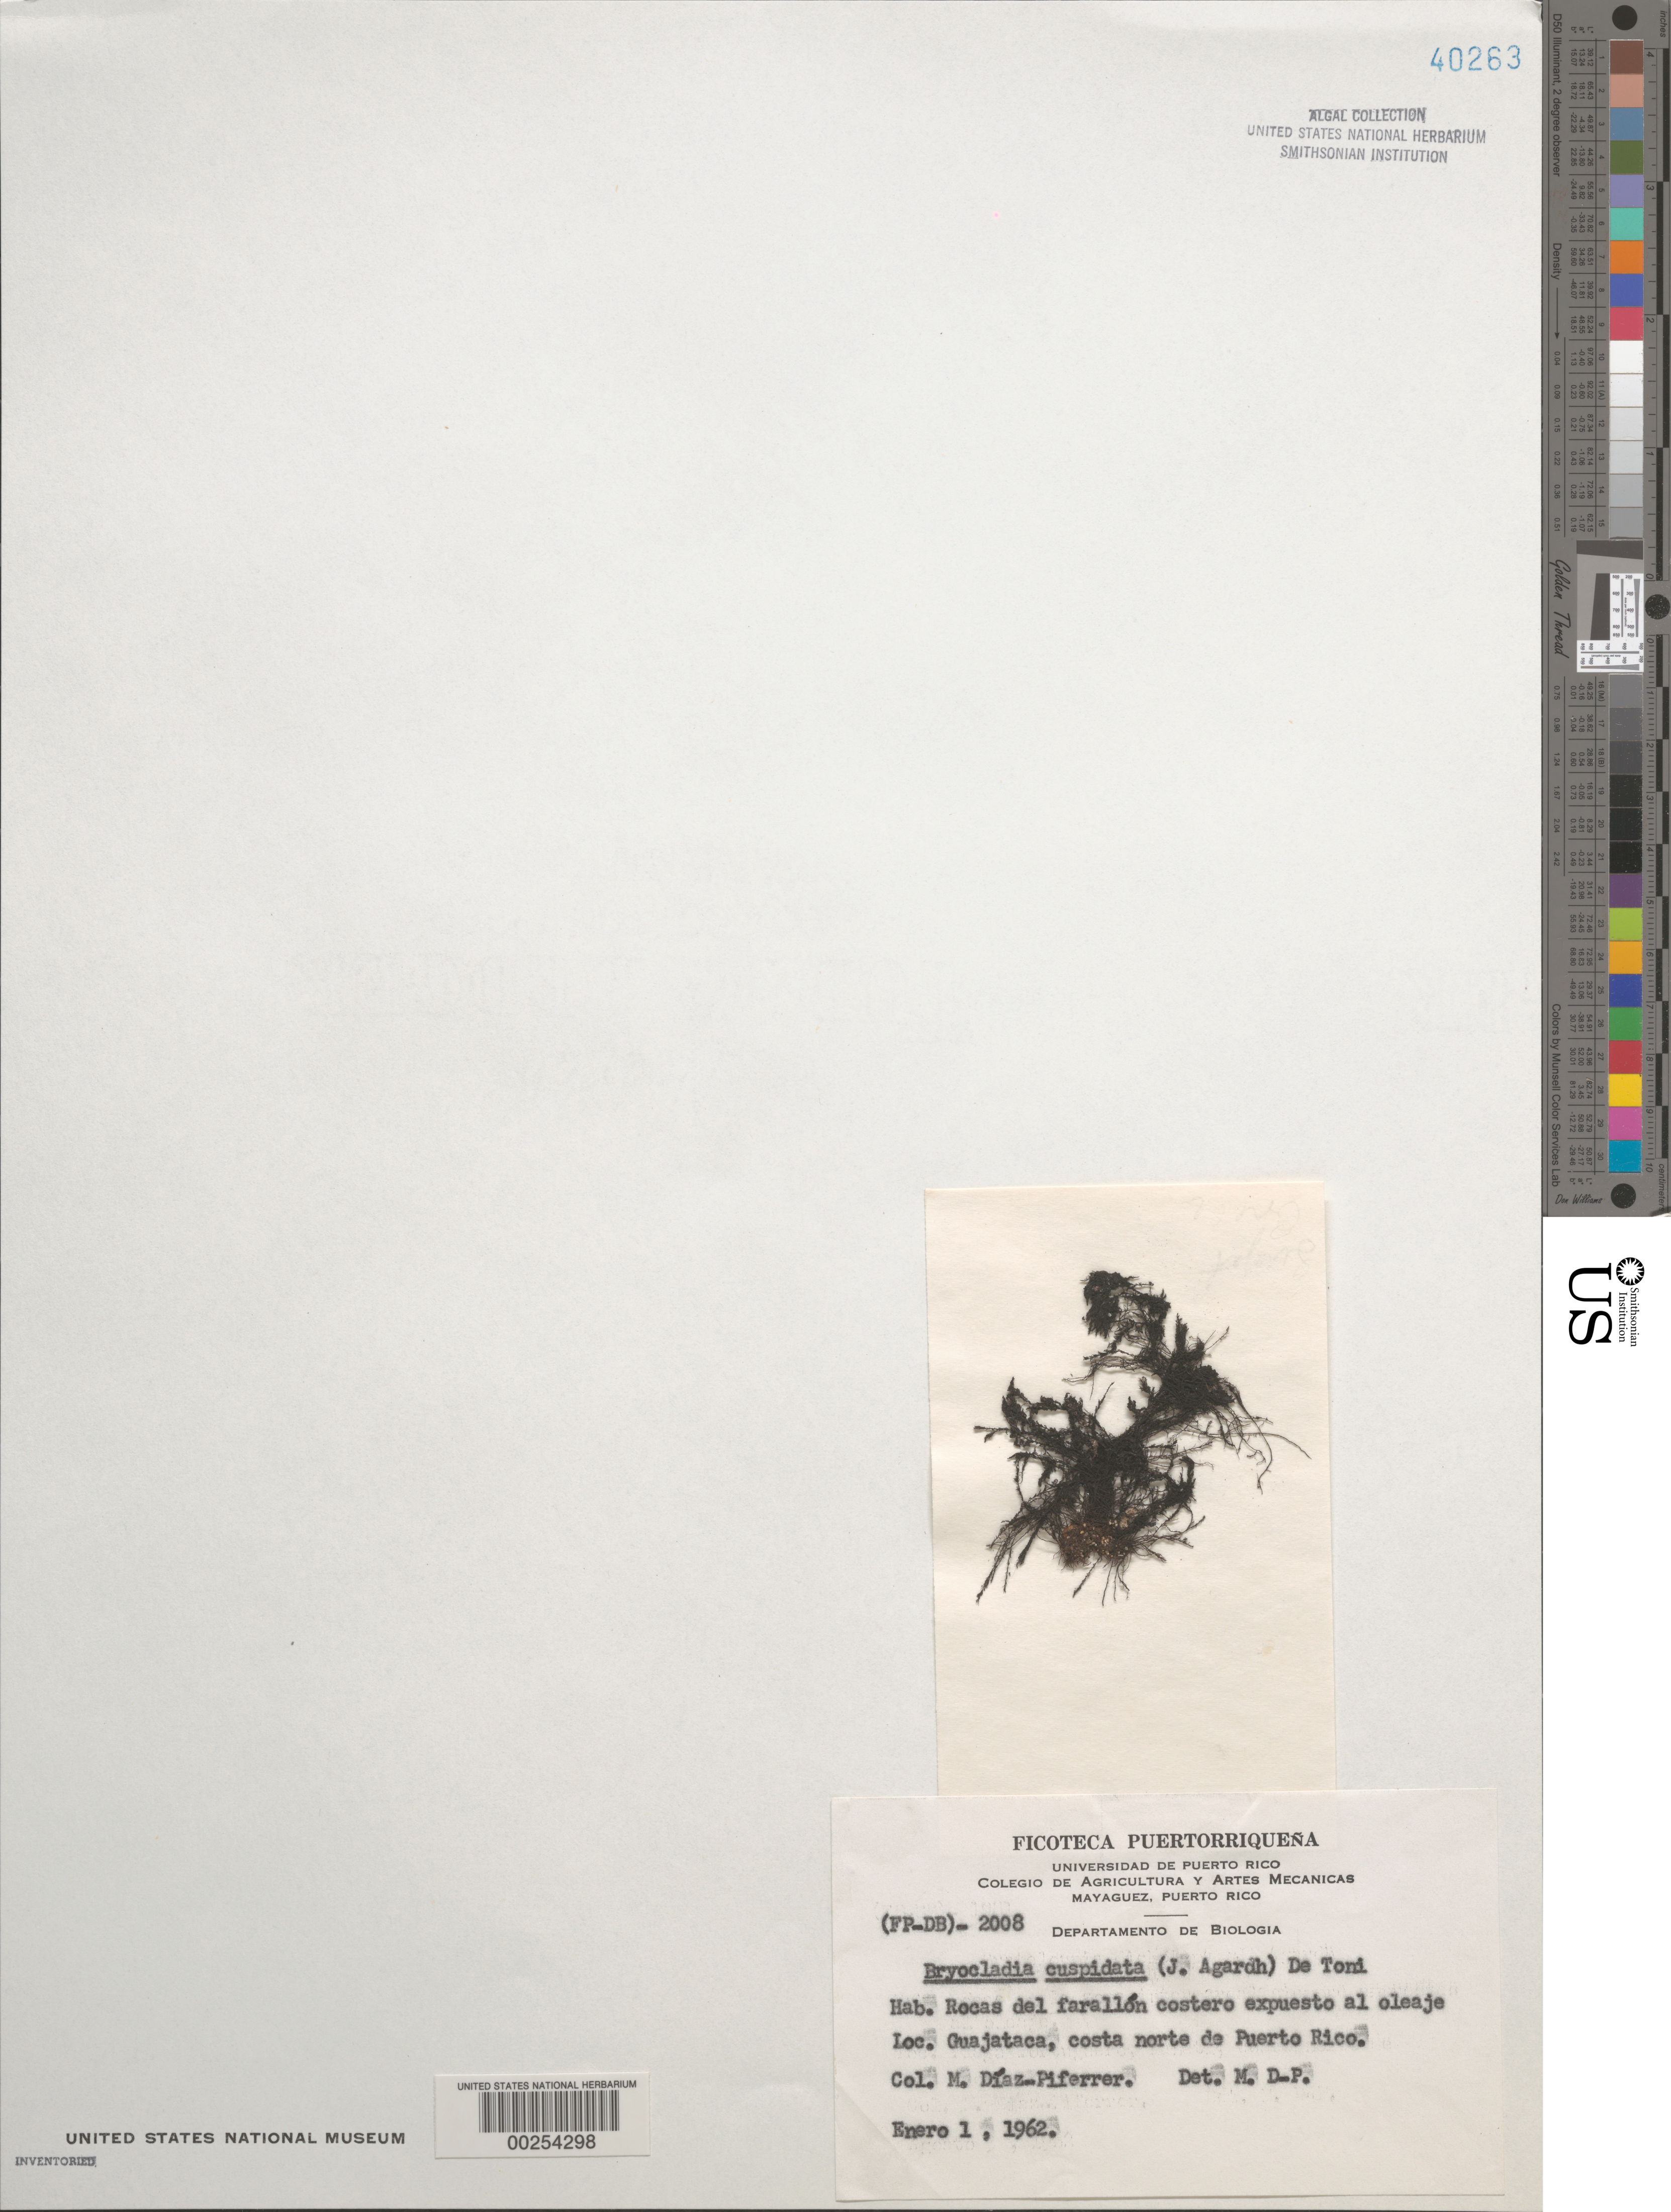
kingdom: Plantae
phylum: Rhodophyta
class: Florideophyceae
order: Ceramiales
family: Rhodomelaceae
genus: Bryocladia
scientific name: Bryocladia cuspidata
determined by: Diaz-Piferrer, M.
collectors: M. Diaz-Piferrer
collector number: (FP-DB) 2008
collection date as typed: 01 Jan 1962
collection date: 1962-01-01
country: Puerto Rico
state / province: Isabela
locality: Guajataca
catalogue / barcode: US 40263